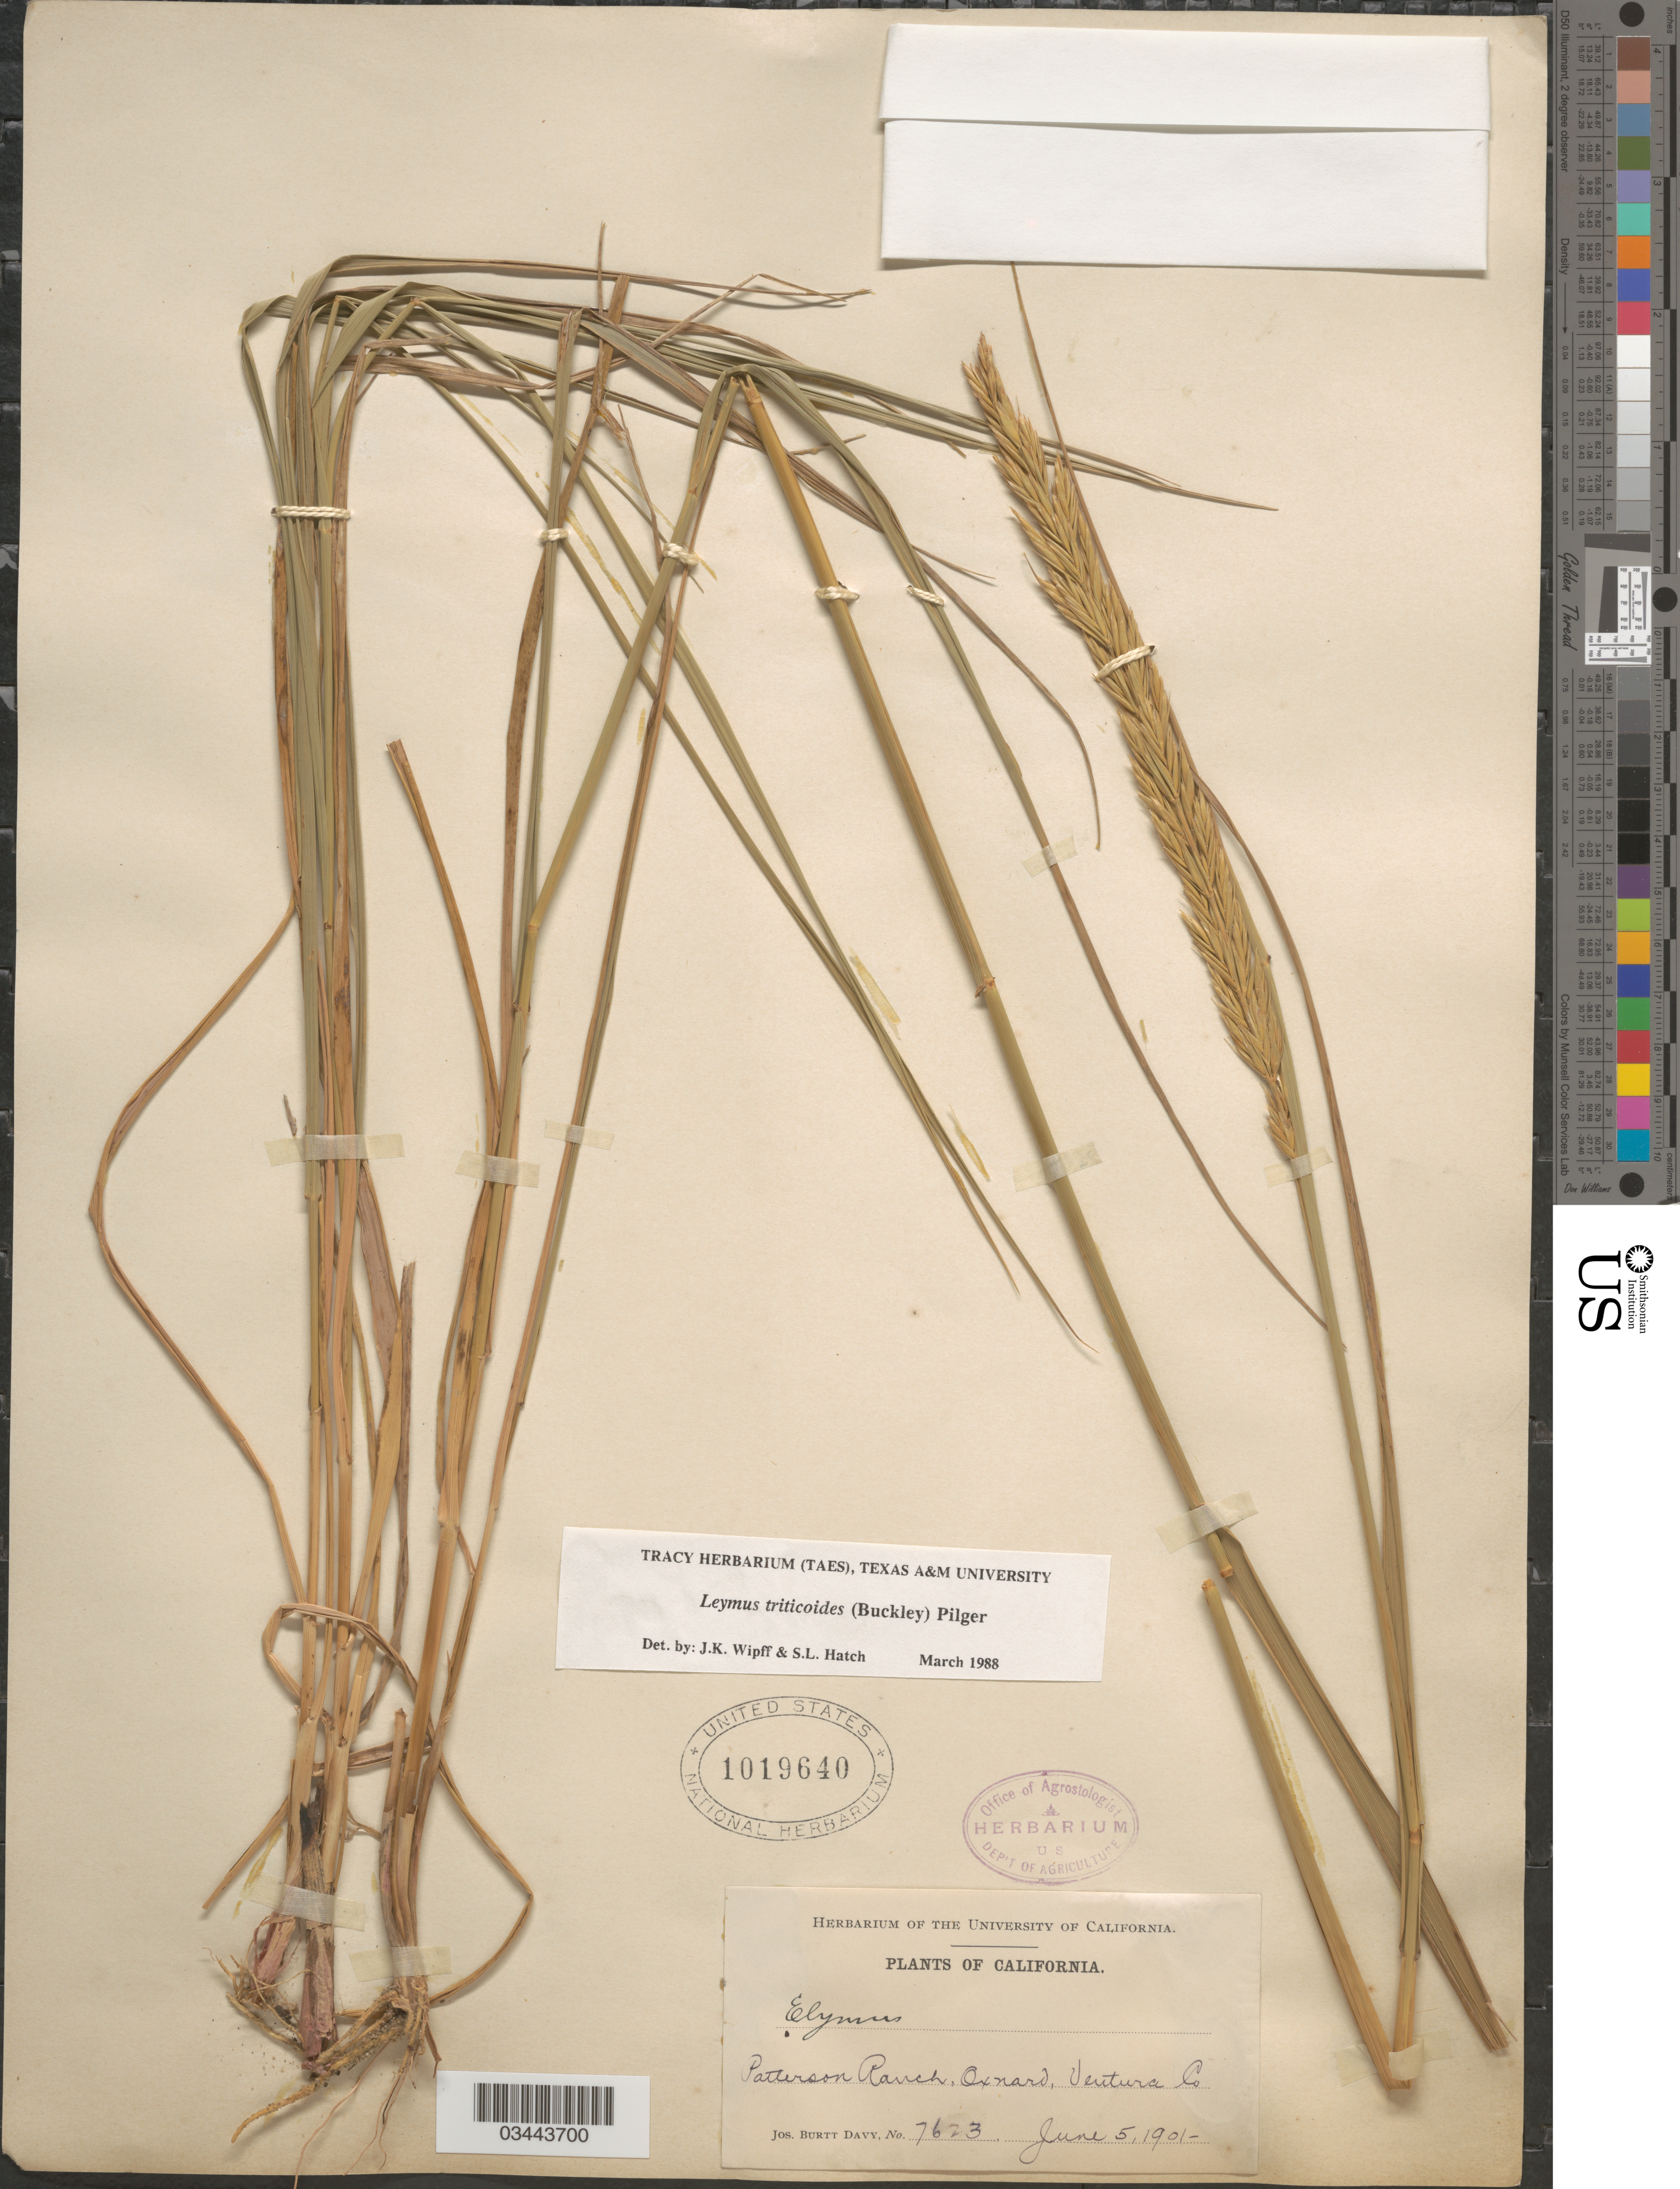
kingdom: Plantae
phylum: Tracheophyta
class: Liliopsida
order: Poales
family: Poaceae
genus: Leymus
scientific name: Leymus triticoides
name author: (Buckley) Pilg.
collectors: J. Burtt Davy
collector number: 7623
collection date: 1901-06-05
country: United States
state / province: California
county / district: Ventura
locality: Patterson Ranch, Oxnard, Ventura Co.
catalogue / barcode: US 1019640